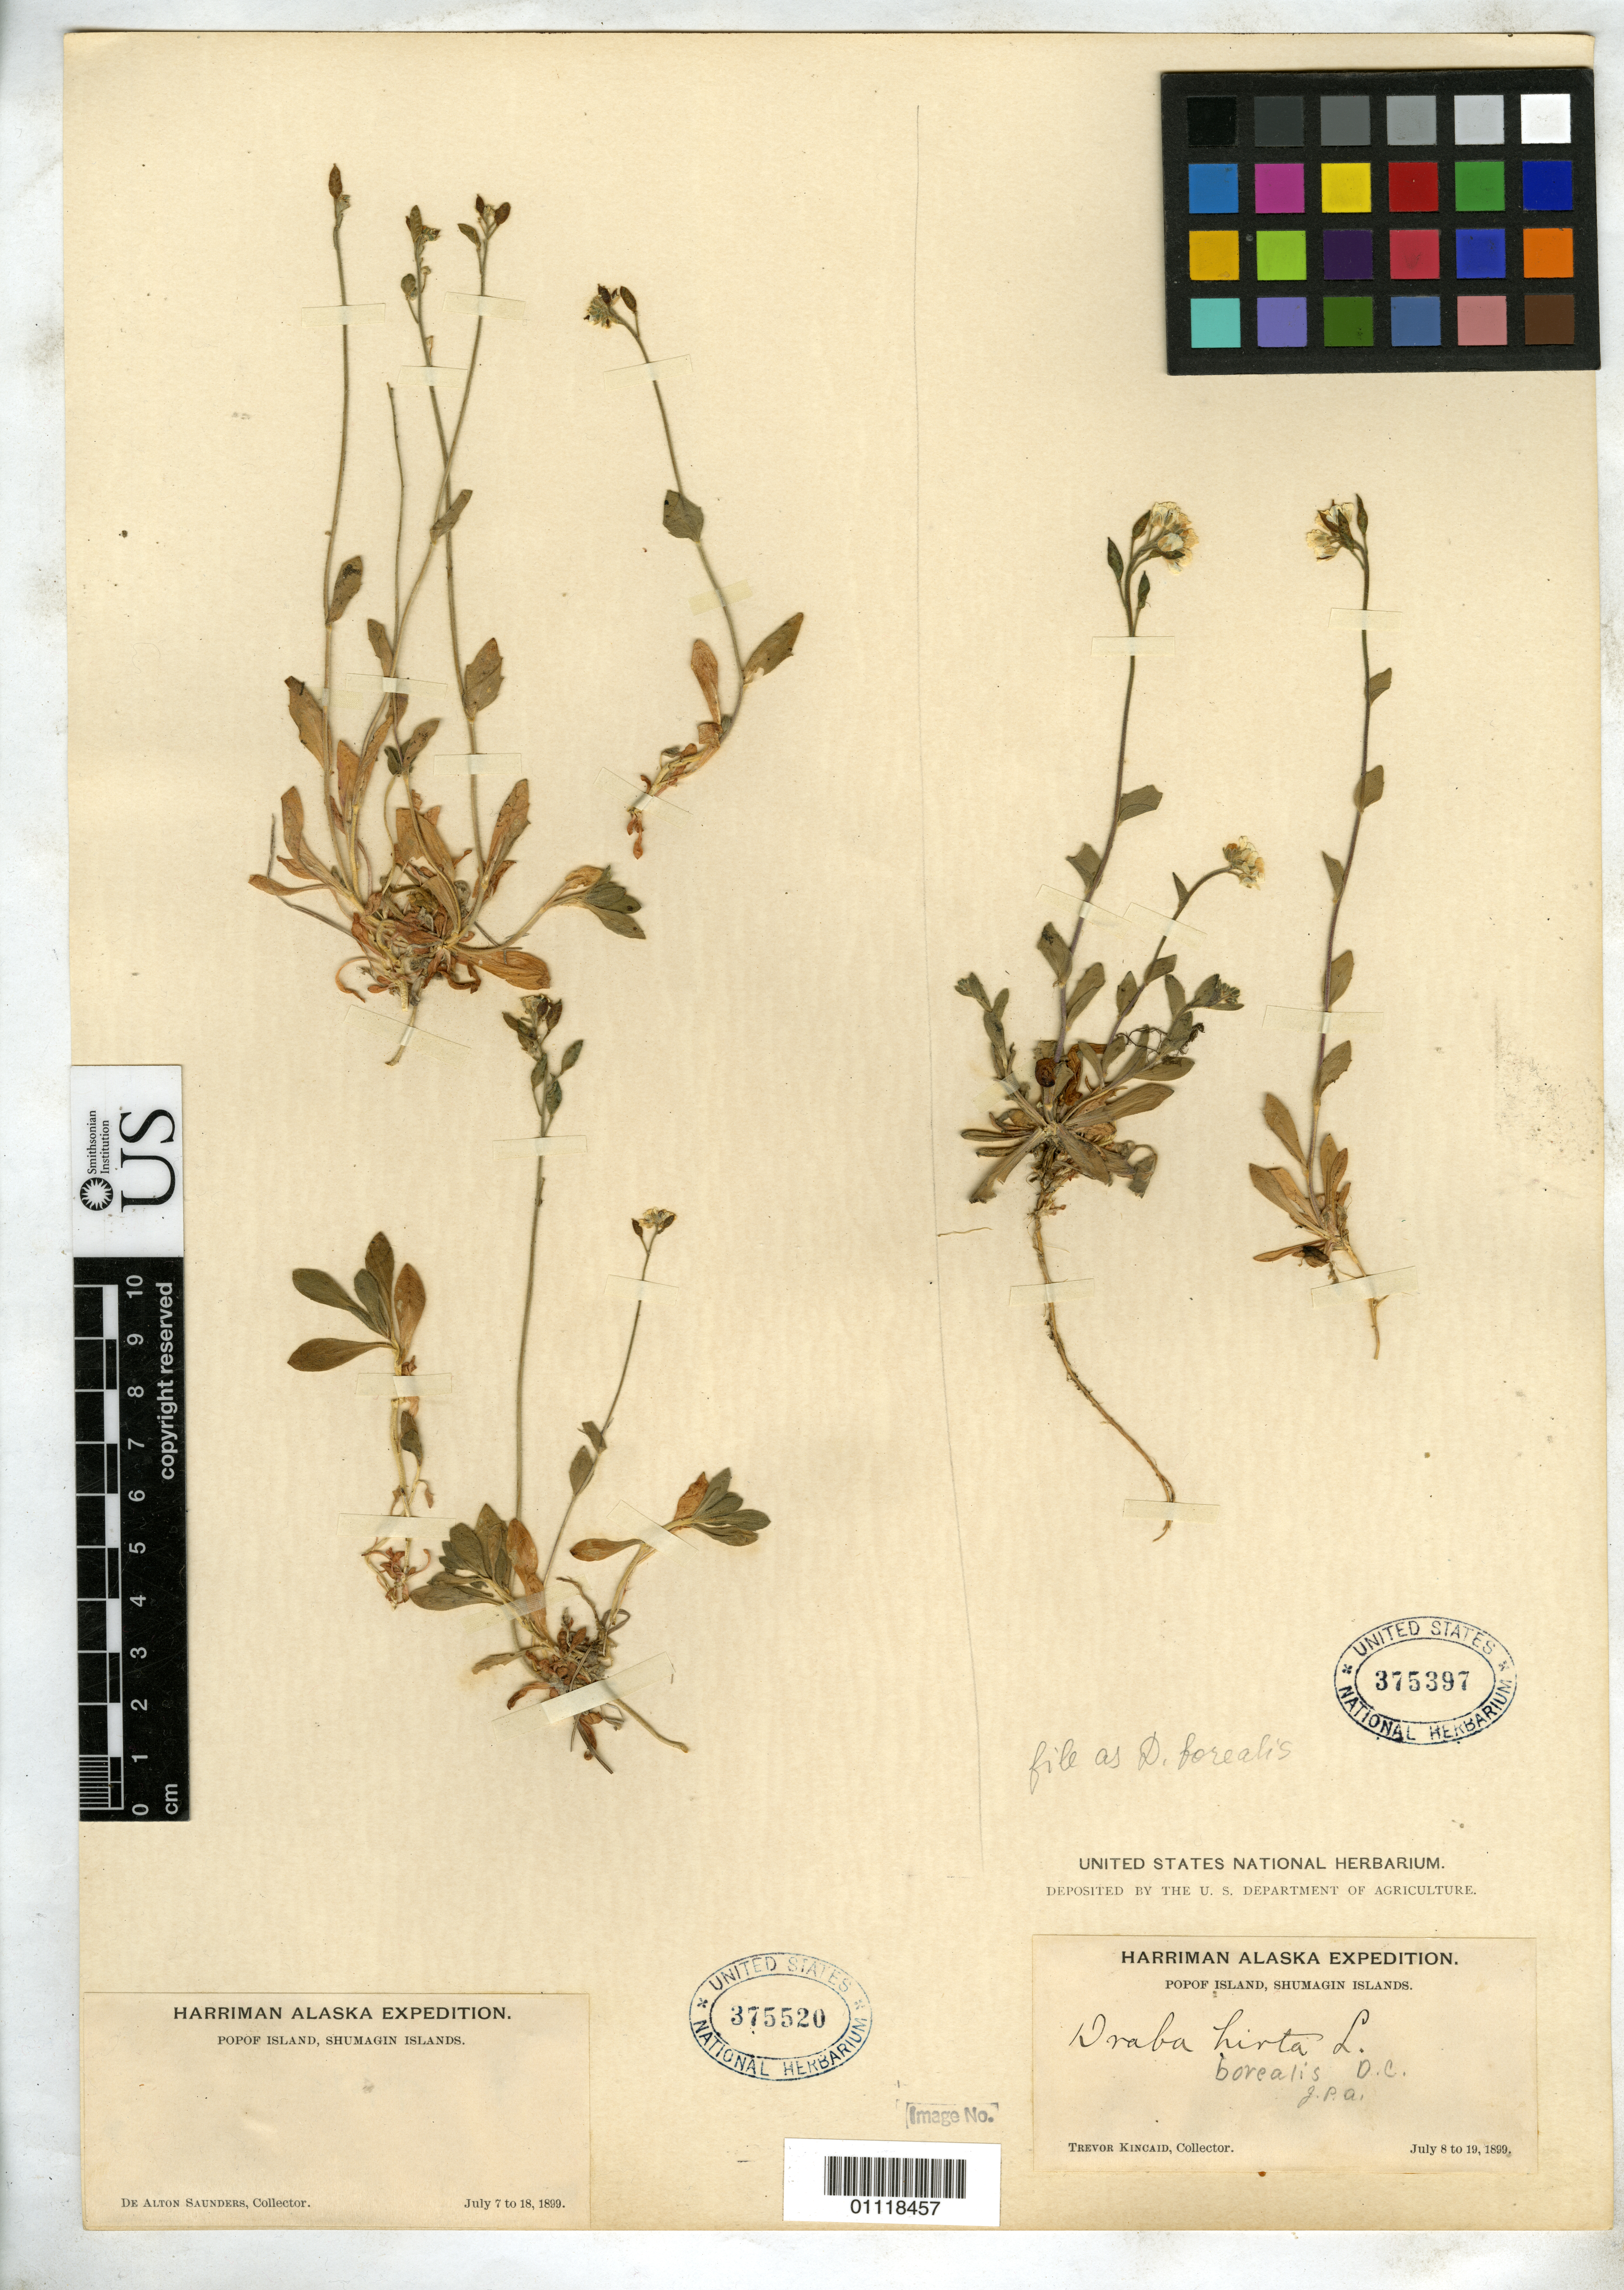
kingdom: Plantae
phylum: Tracheophyta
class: Magnoliopsida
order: Brassicales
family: Brassicaceae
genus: Draba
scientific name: Draba borealis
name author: DC.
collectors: T. C. Kincaid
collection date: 1899-07-08/1899-07-19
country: United States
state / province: Alaska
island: Popof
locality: Popof Island, Shumagin Islands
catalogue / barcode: US 375397